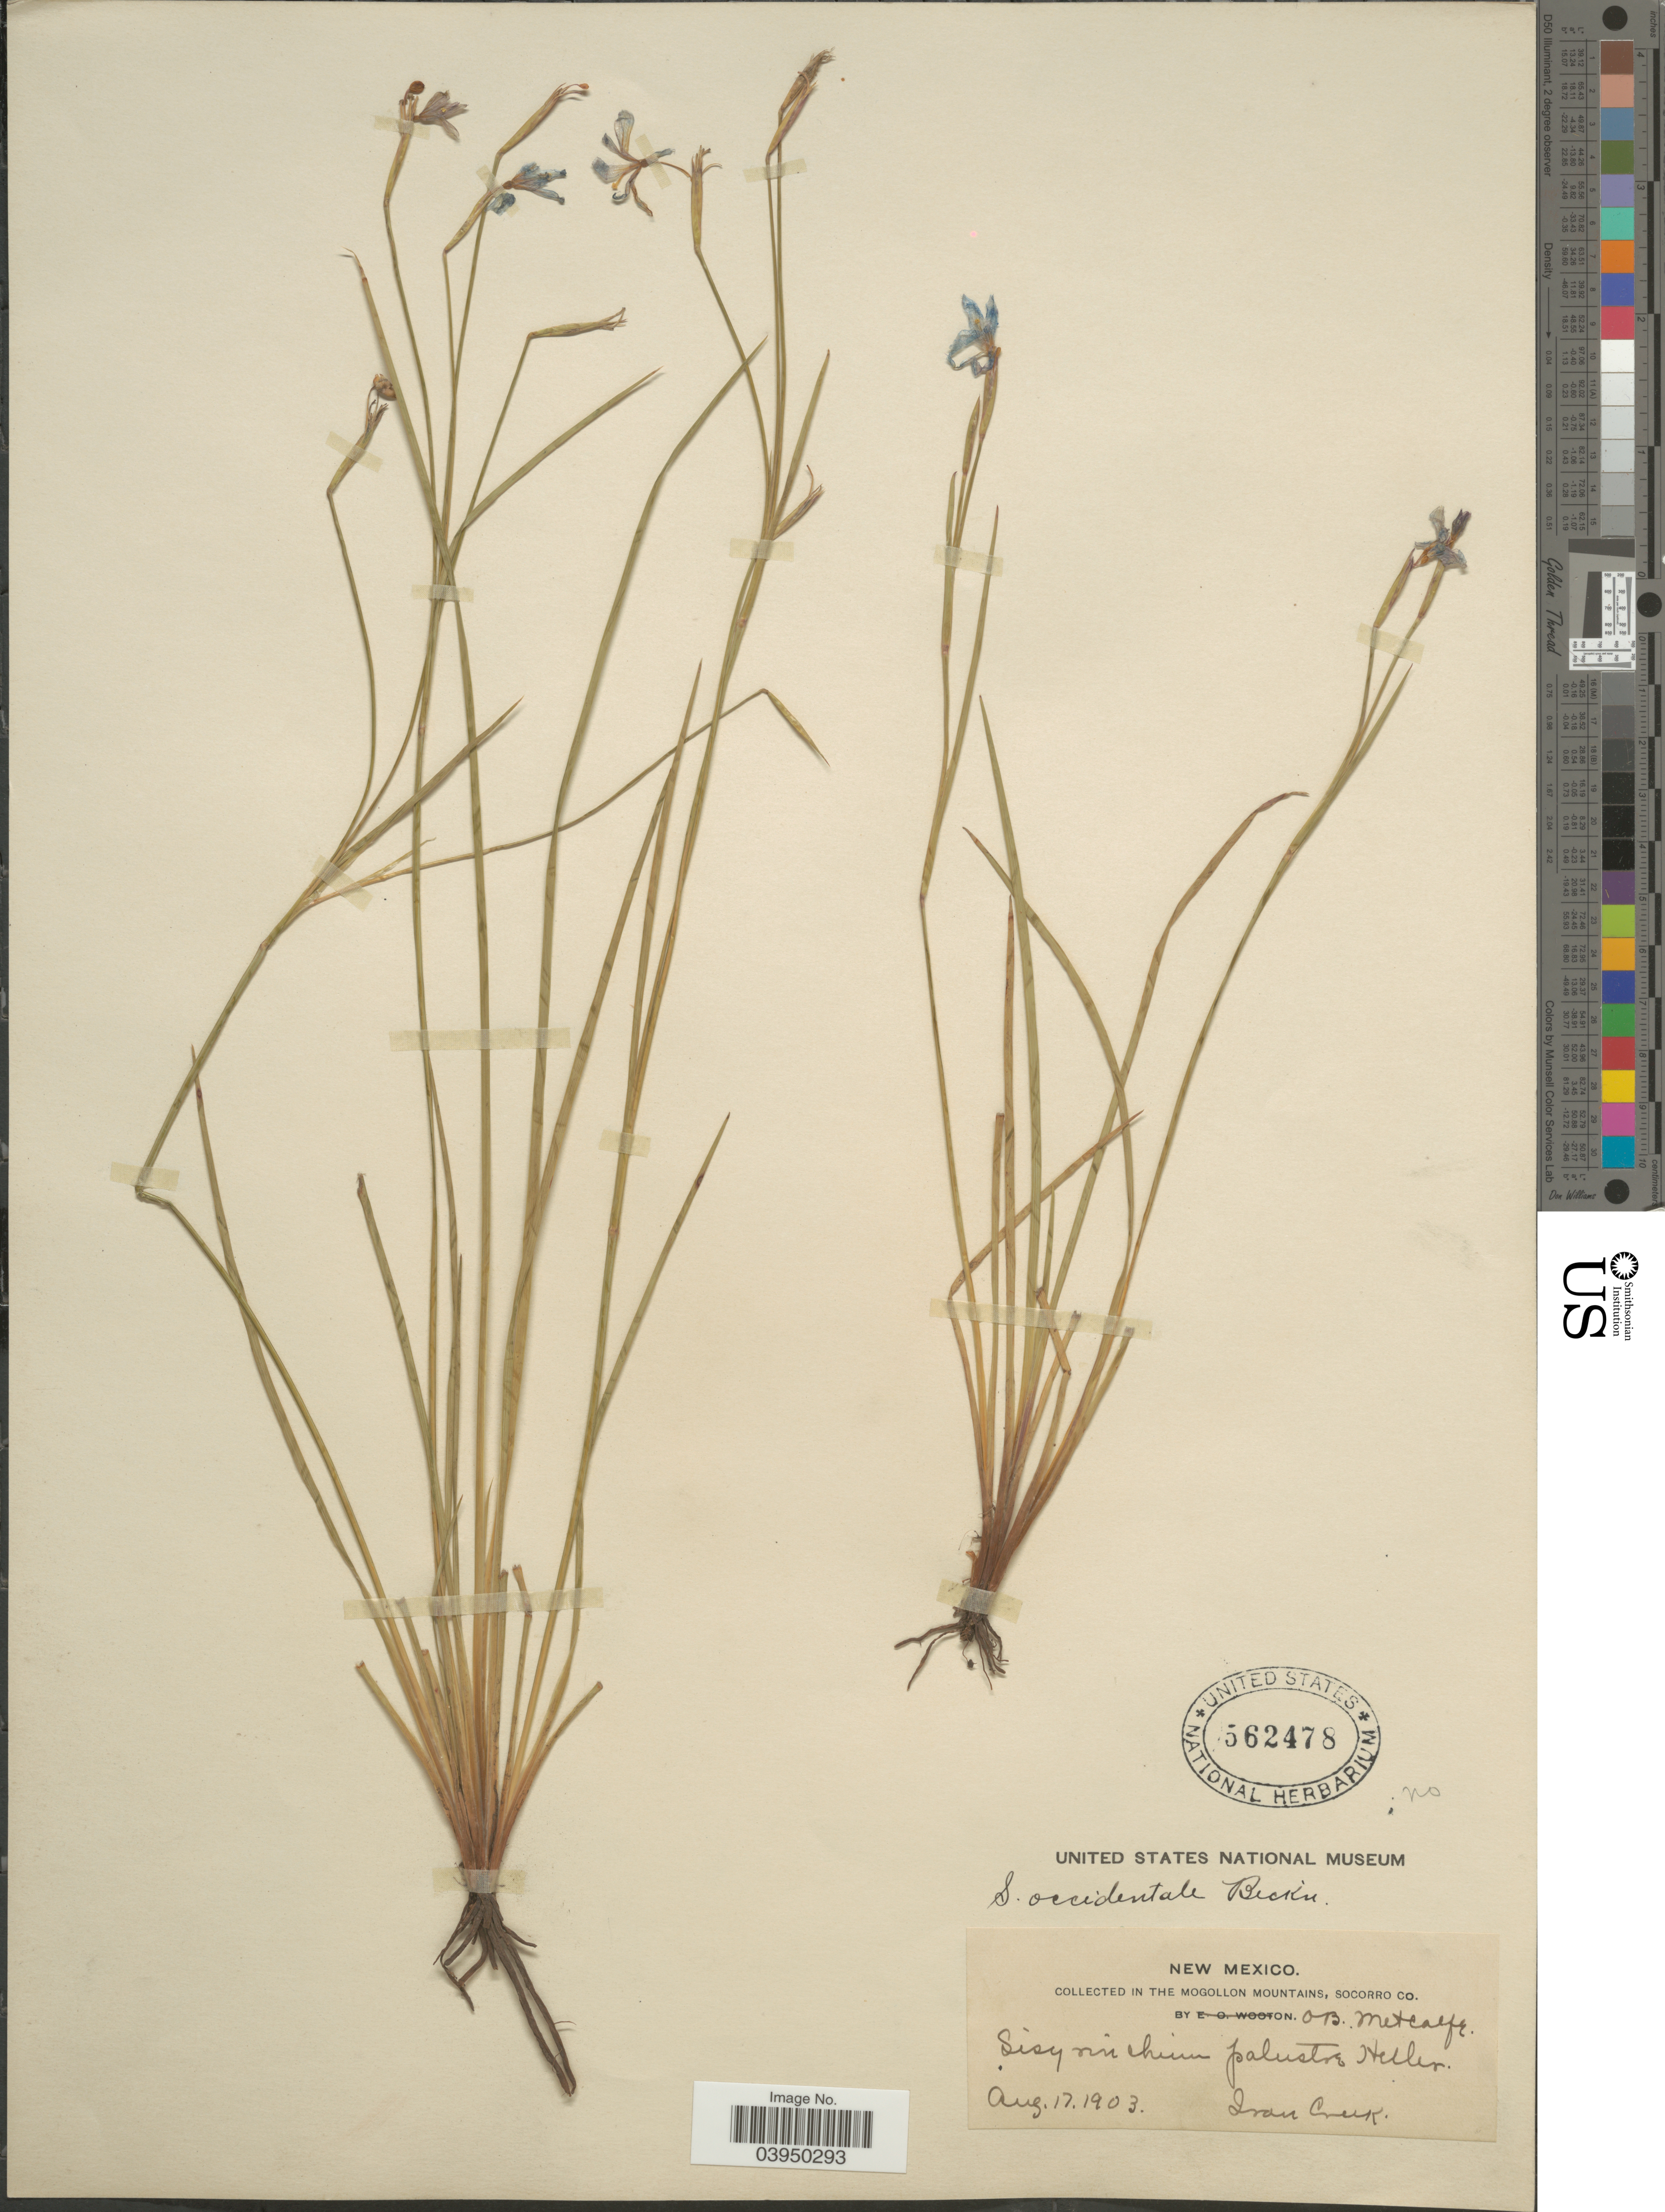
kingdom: Plantae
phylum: Tracheophyta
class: Liliopsida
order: Asparagales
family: Iridaceae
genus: Sisyrinchium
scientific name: Sisyrinchium amethystinum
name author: E.P. Bicknell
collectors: O. B. Metcalfe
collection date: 1903-08-17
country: United States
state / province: New Mexico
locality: In the Mogollon Mountains, Socorro Co. Gran Creek.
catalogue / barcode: US 562478